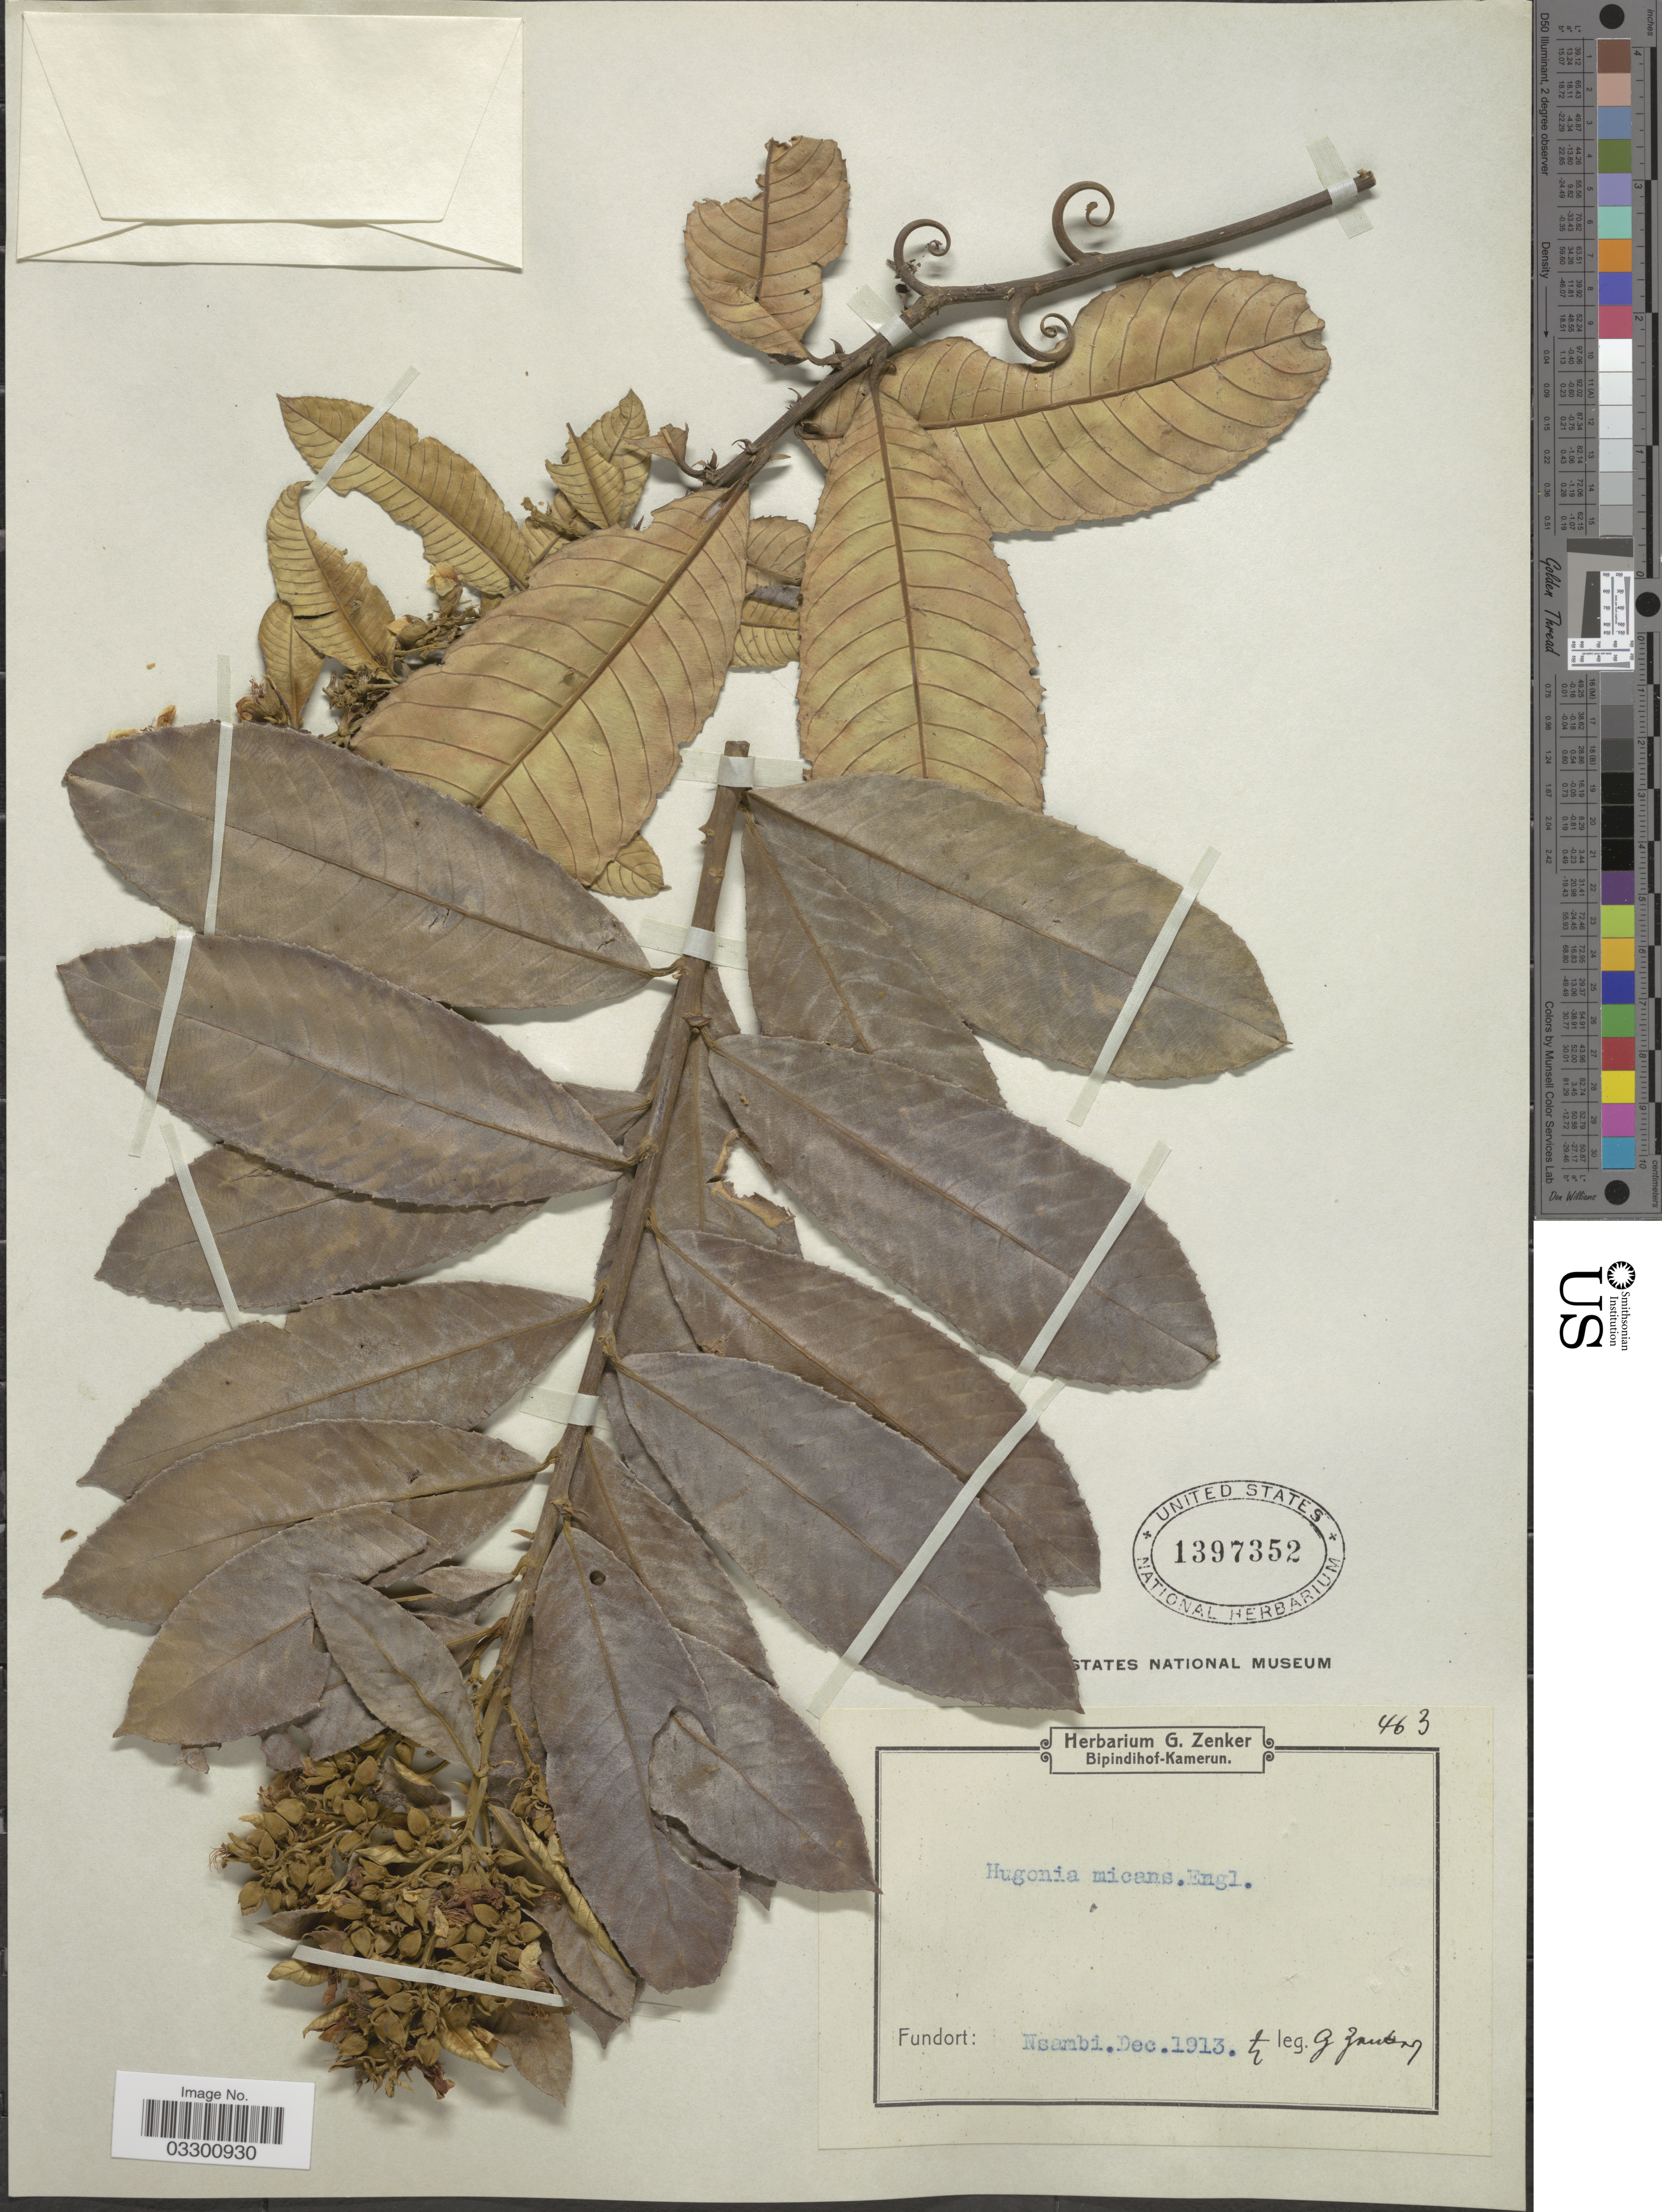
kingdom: Plantae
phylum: Tracheophyta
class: Magnoliopsida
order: Malpighiales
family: Linaceae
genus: Hugonia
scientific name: Hugonia micans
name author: Engl.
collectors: G. A. Zenker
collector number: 463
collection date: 1913-12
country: Cameroon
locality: Nsambi.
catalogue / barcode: US 1397352